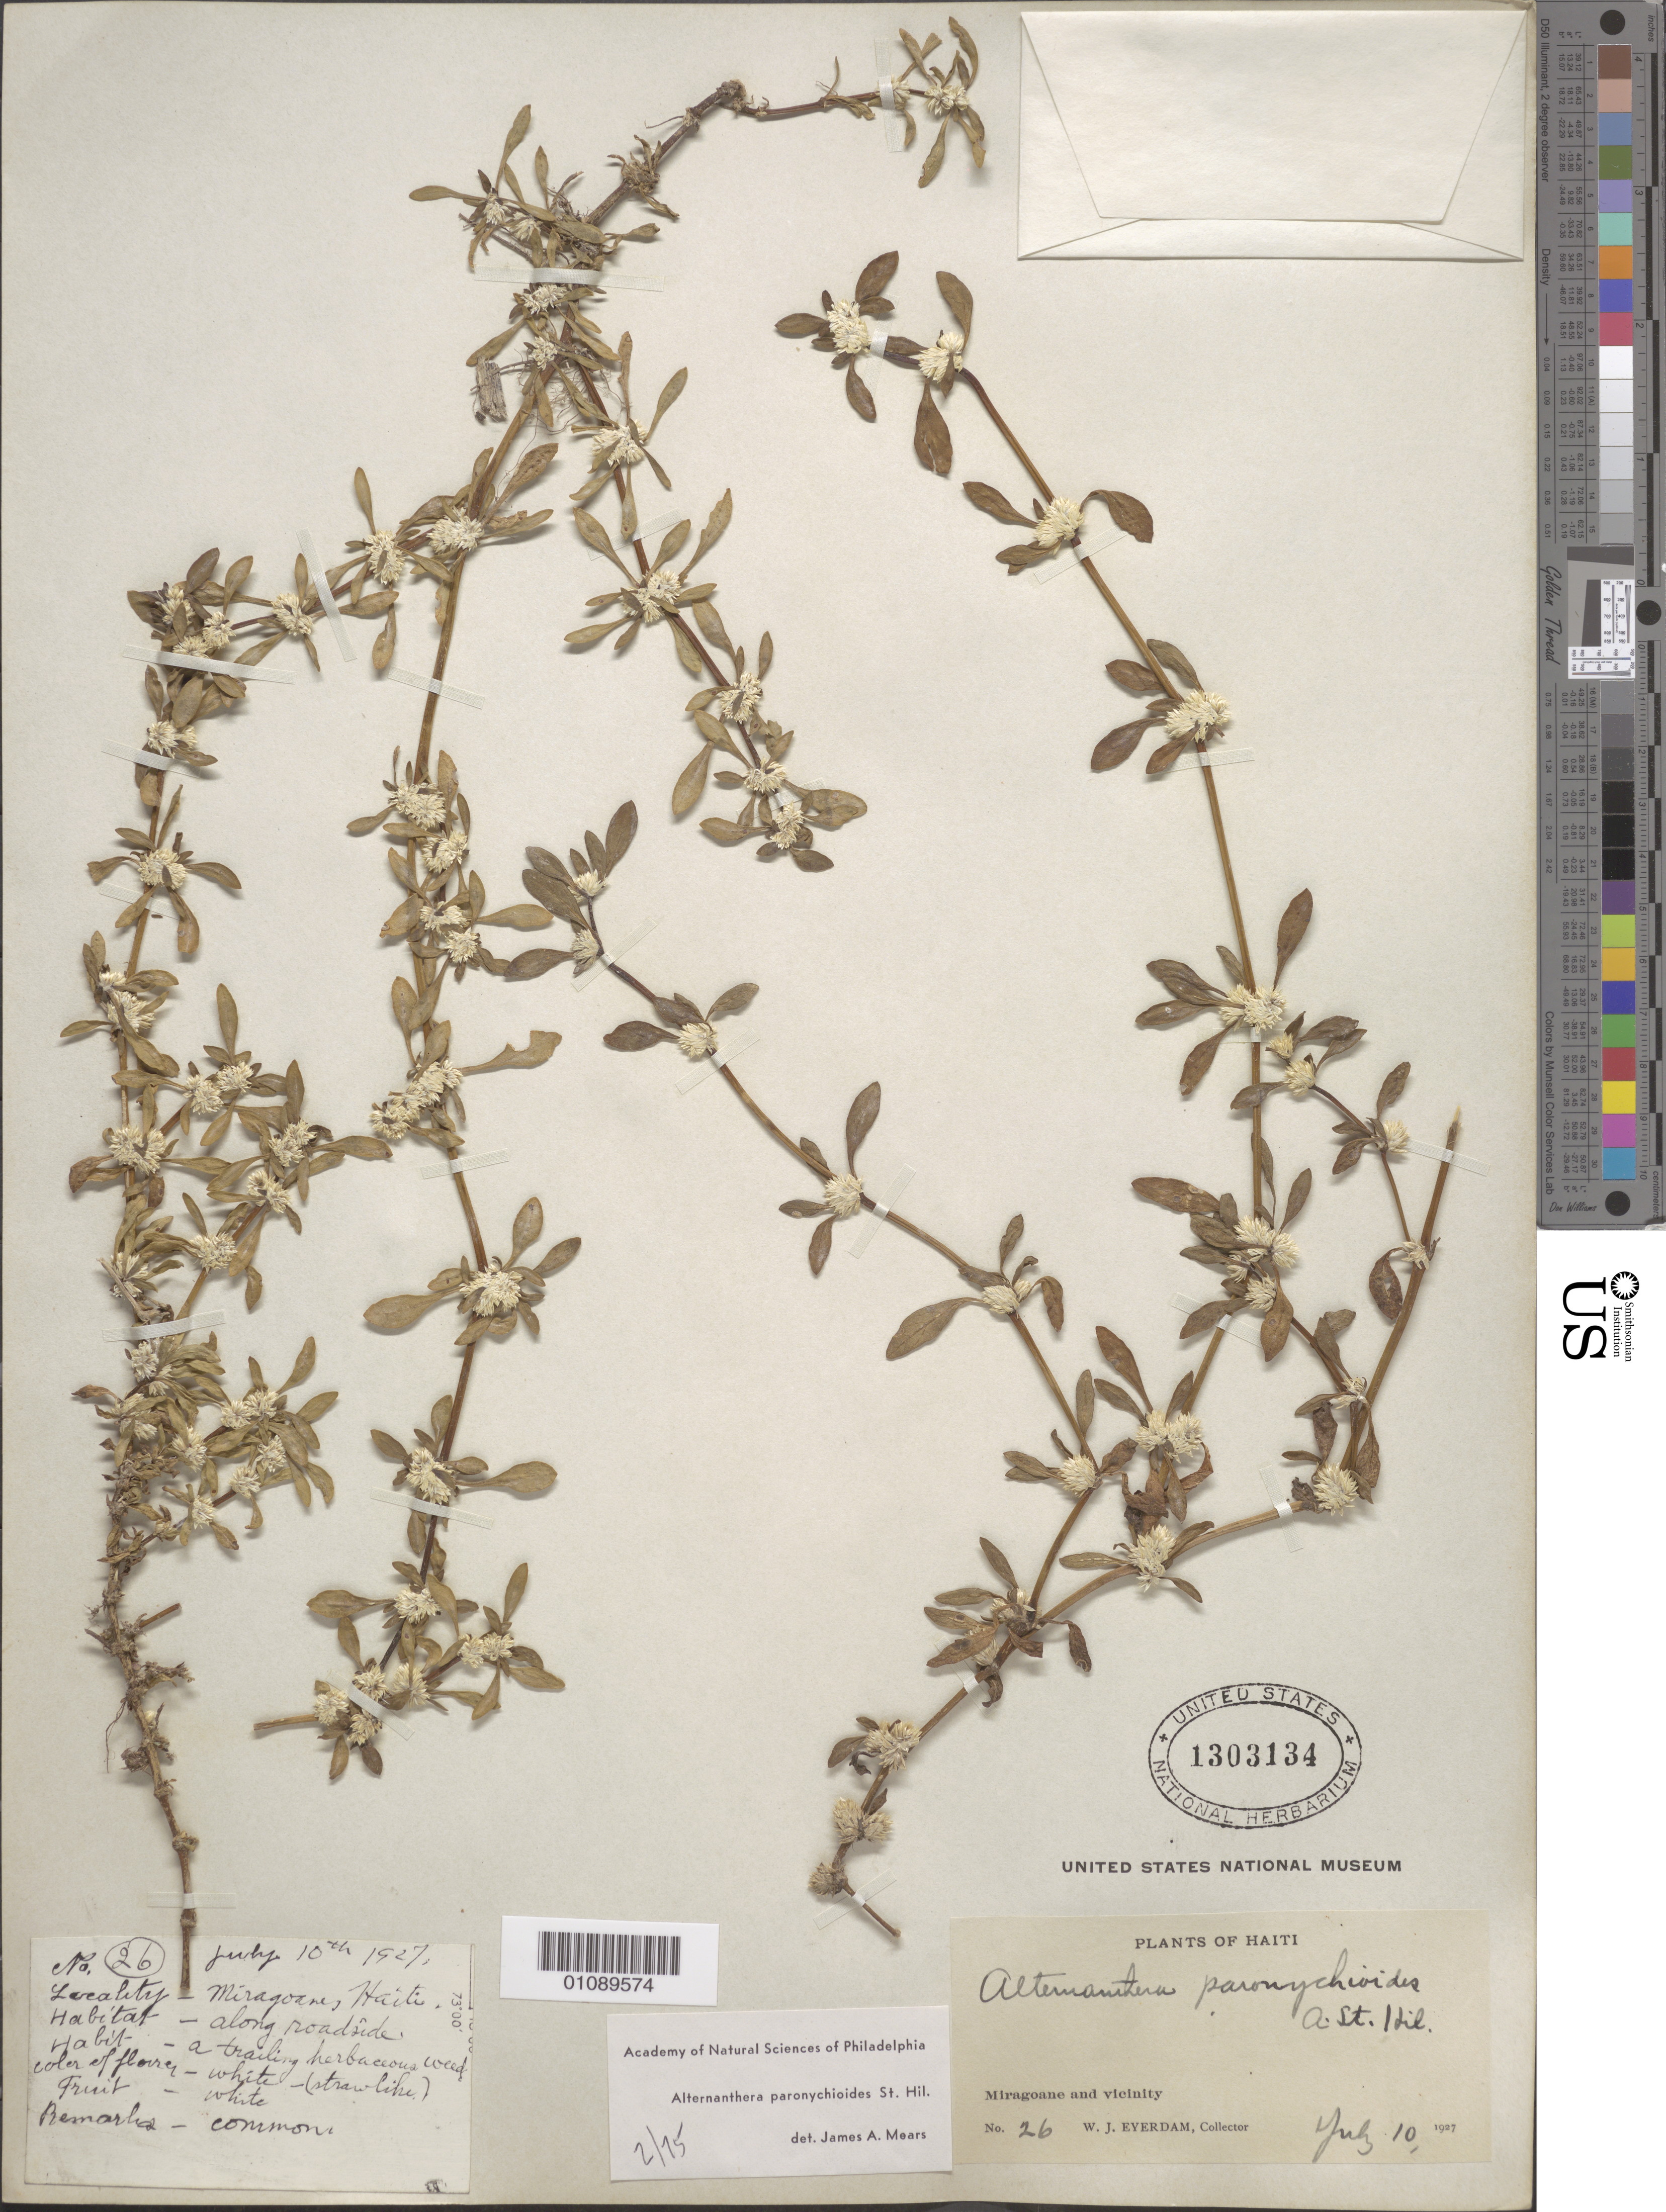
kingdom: Plantae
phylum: Tracheophyta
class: Magnoliopsida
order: Caryophyllales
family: Amaranthaceae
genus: Alternanthera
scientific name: Alternanthera paronychioides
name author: A. St.-Hil.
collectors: W. J. Eyerdam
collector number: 26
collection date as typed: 10 Jul 1927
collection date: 1927-07-10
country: Haiti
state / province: Nippes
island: Hispaniola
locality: Miragoane and vicinity.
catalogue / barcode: US 1303134